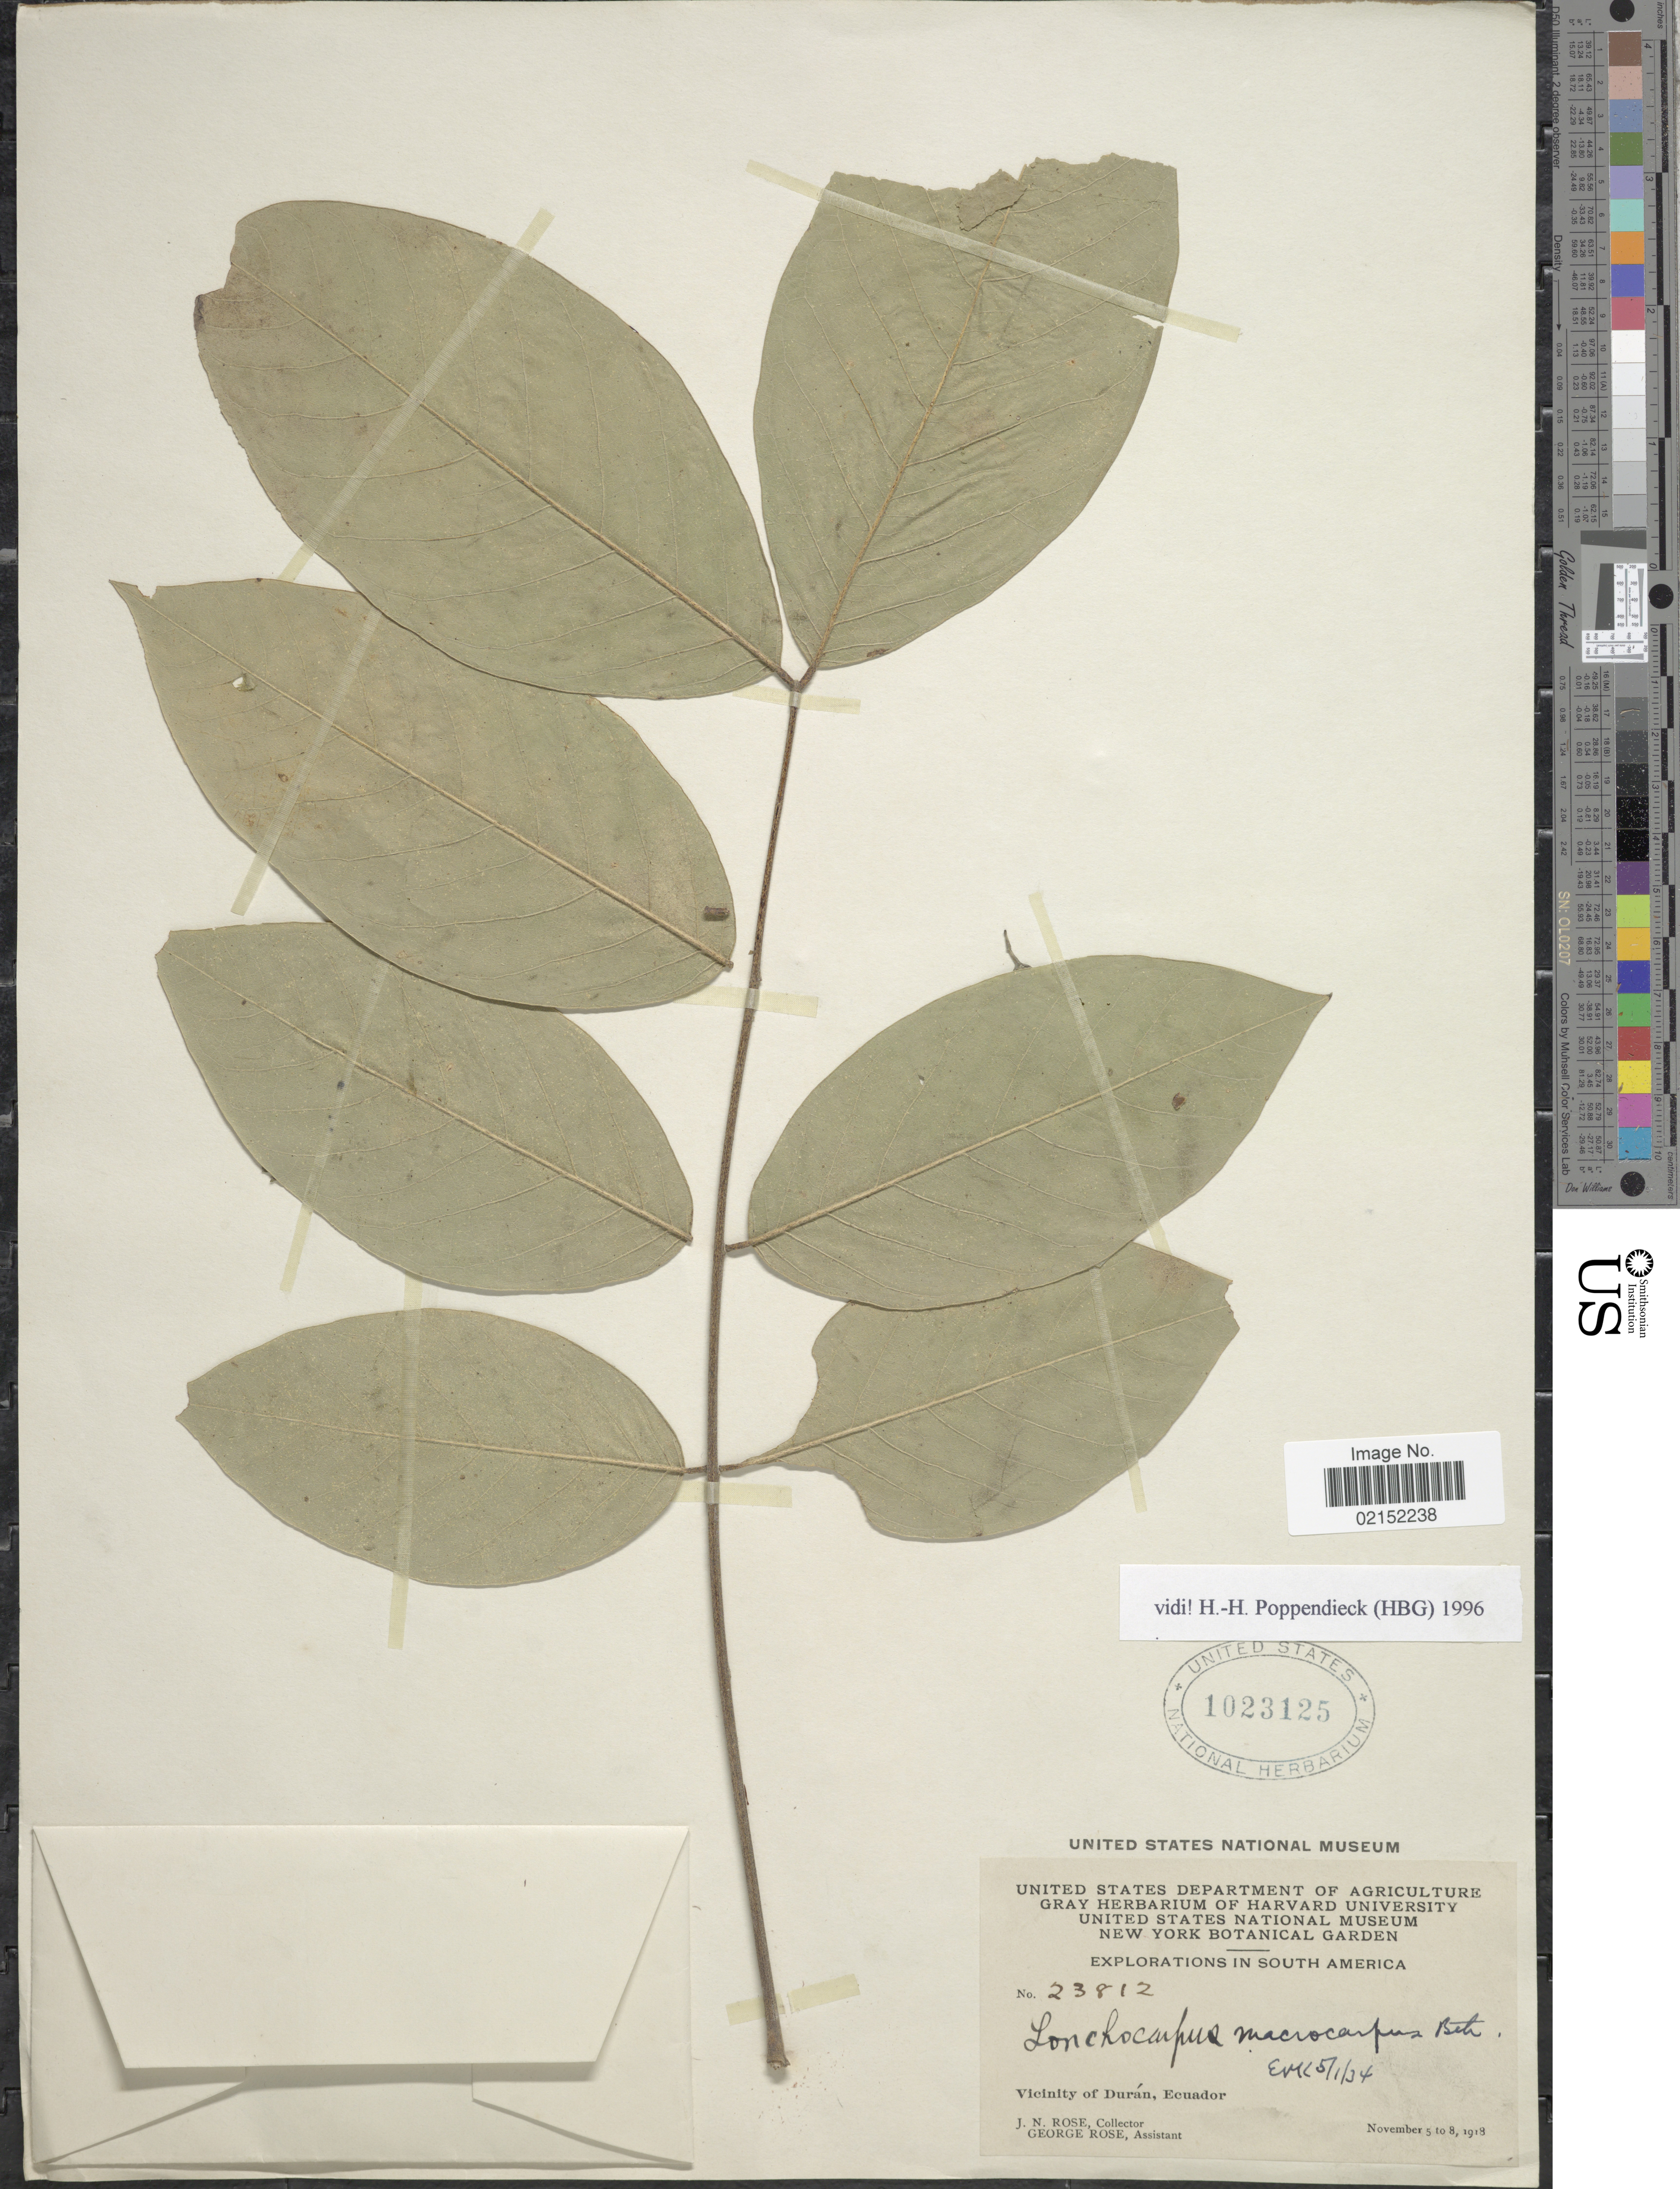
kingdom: Plantae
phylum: Tracheophyta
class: Magnoliopsida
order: Fabales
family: Fabaceae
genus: Lonchocarpus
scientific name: Lonchocarpus macrocarpus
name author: Benth.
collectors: J. N. Rose & G. Rose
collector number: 23812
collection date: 1918-11-05/1918-11-08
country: Ecuador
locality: Vicinity of Duran, Ecuador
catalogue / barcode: US 1023125